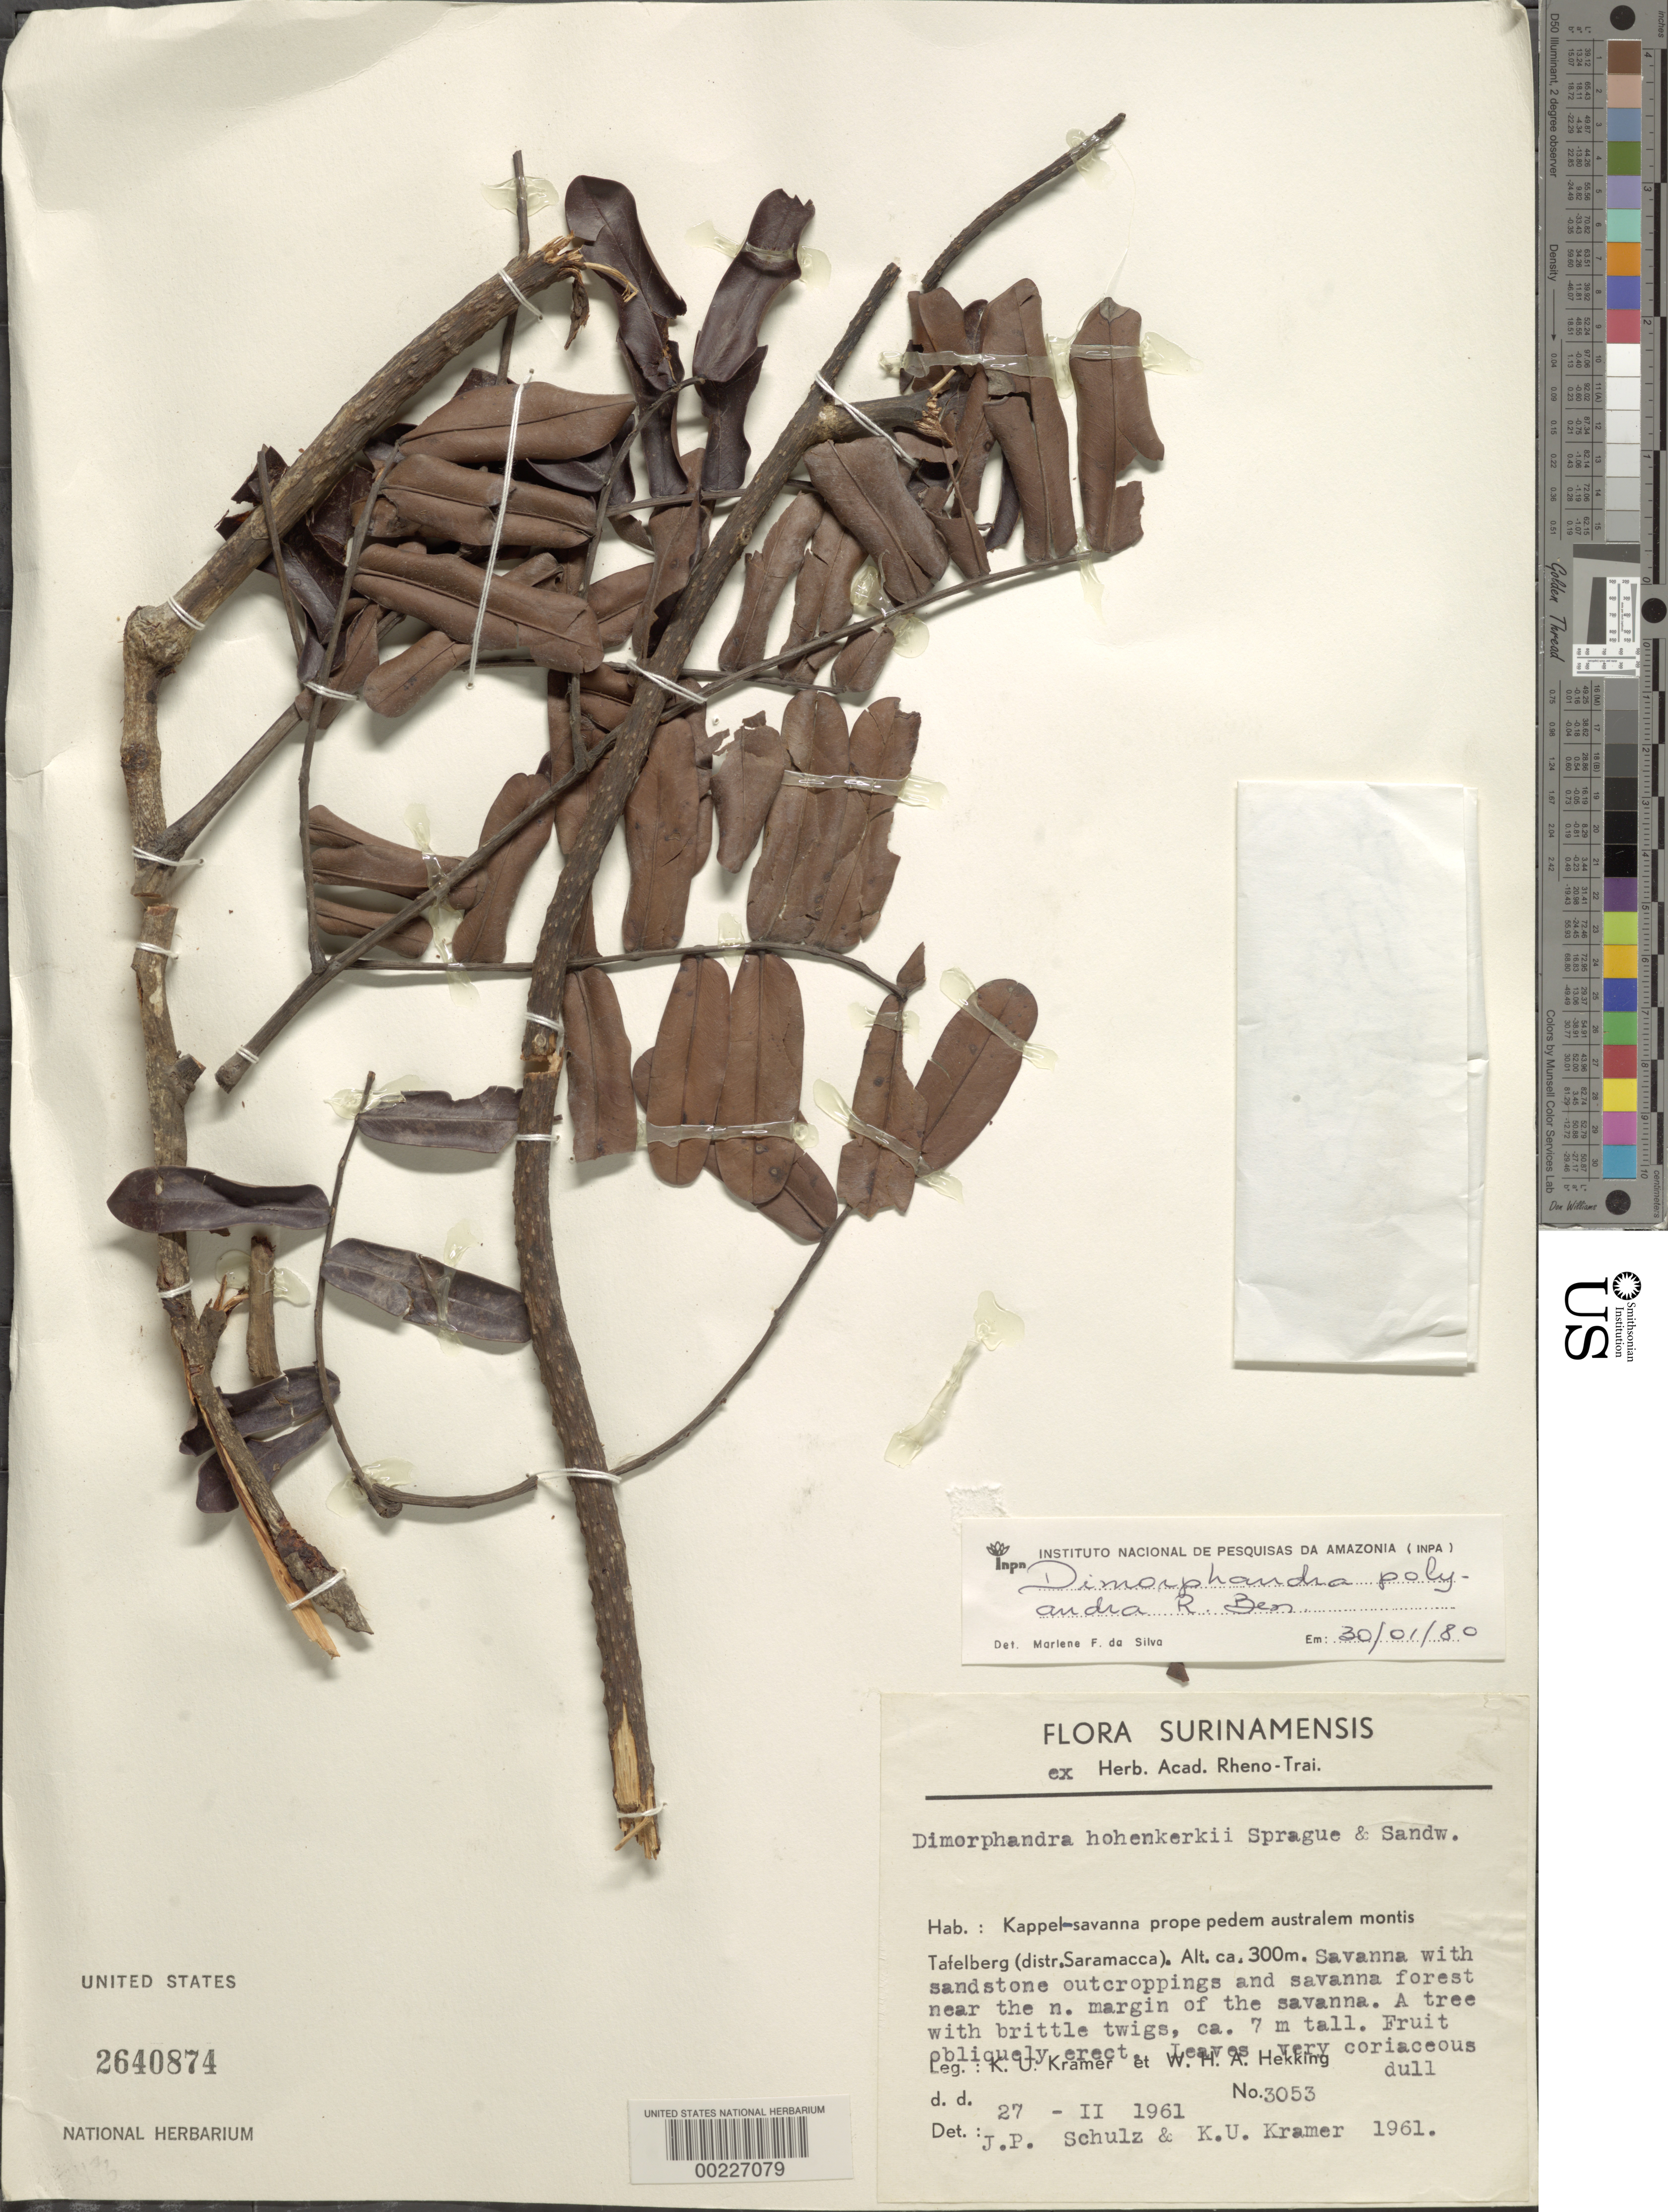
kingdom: Plantae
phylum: Tracheophyta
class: Magnoliopsida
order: Fabales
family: Fabaceae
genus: Dimorphandra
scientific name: Dimorphandra polyandra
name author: Benoist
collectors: K. U. Kramer & W. H. A. Hekking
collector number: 3053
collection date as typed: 27 Feb 1961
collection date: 1961-02-27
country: Suriname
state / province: Saramacca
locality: Tafelberg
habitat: Savanna w/sandstone outcroppings & savanna forest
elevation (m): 300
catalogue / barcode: US 2640874